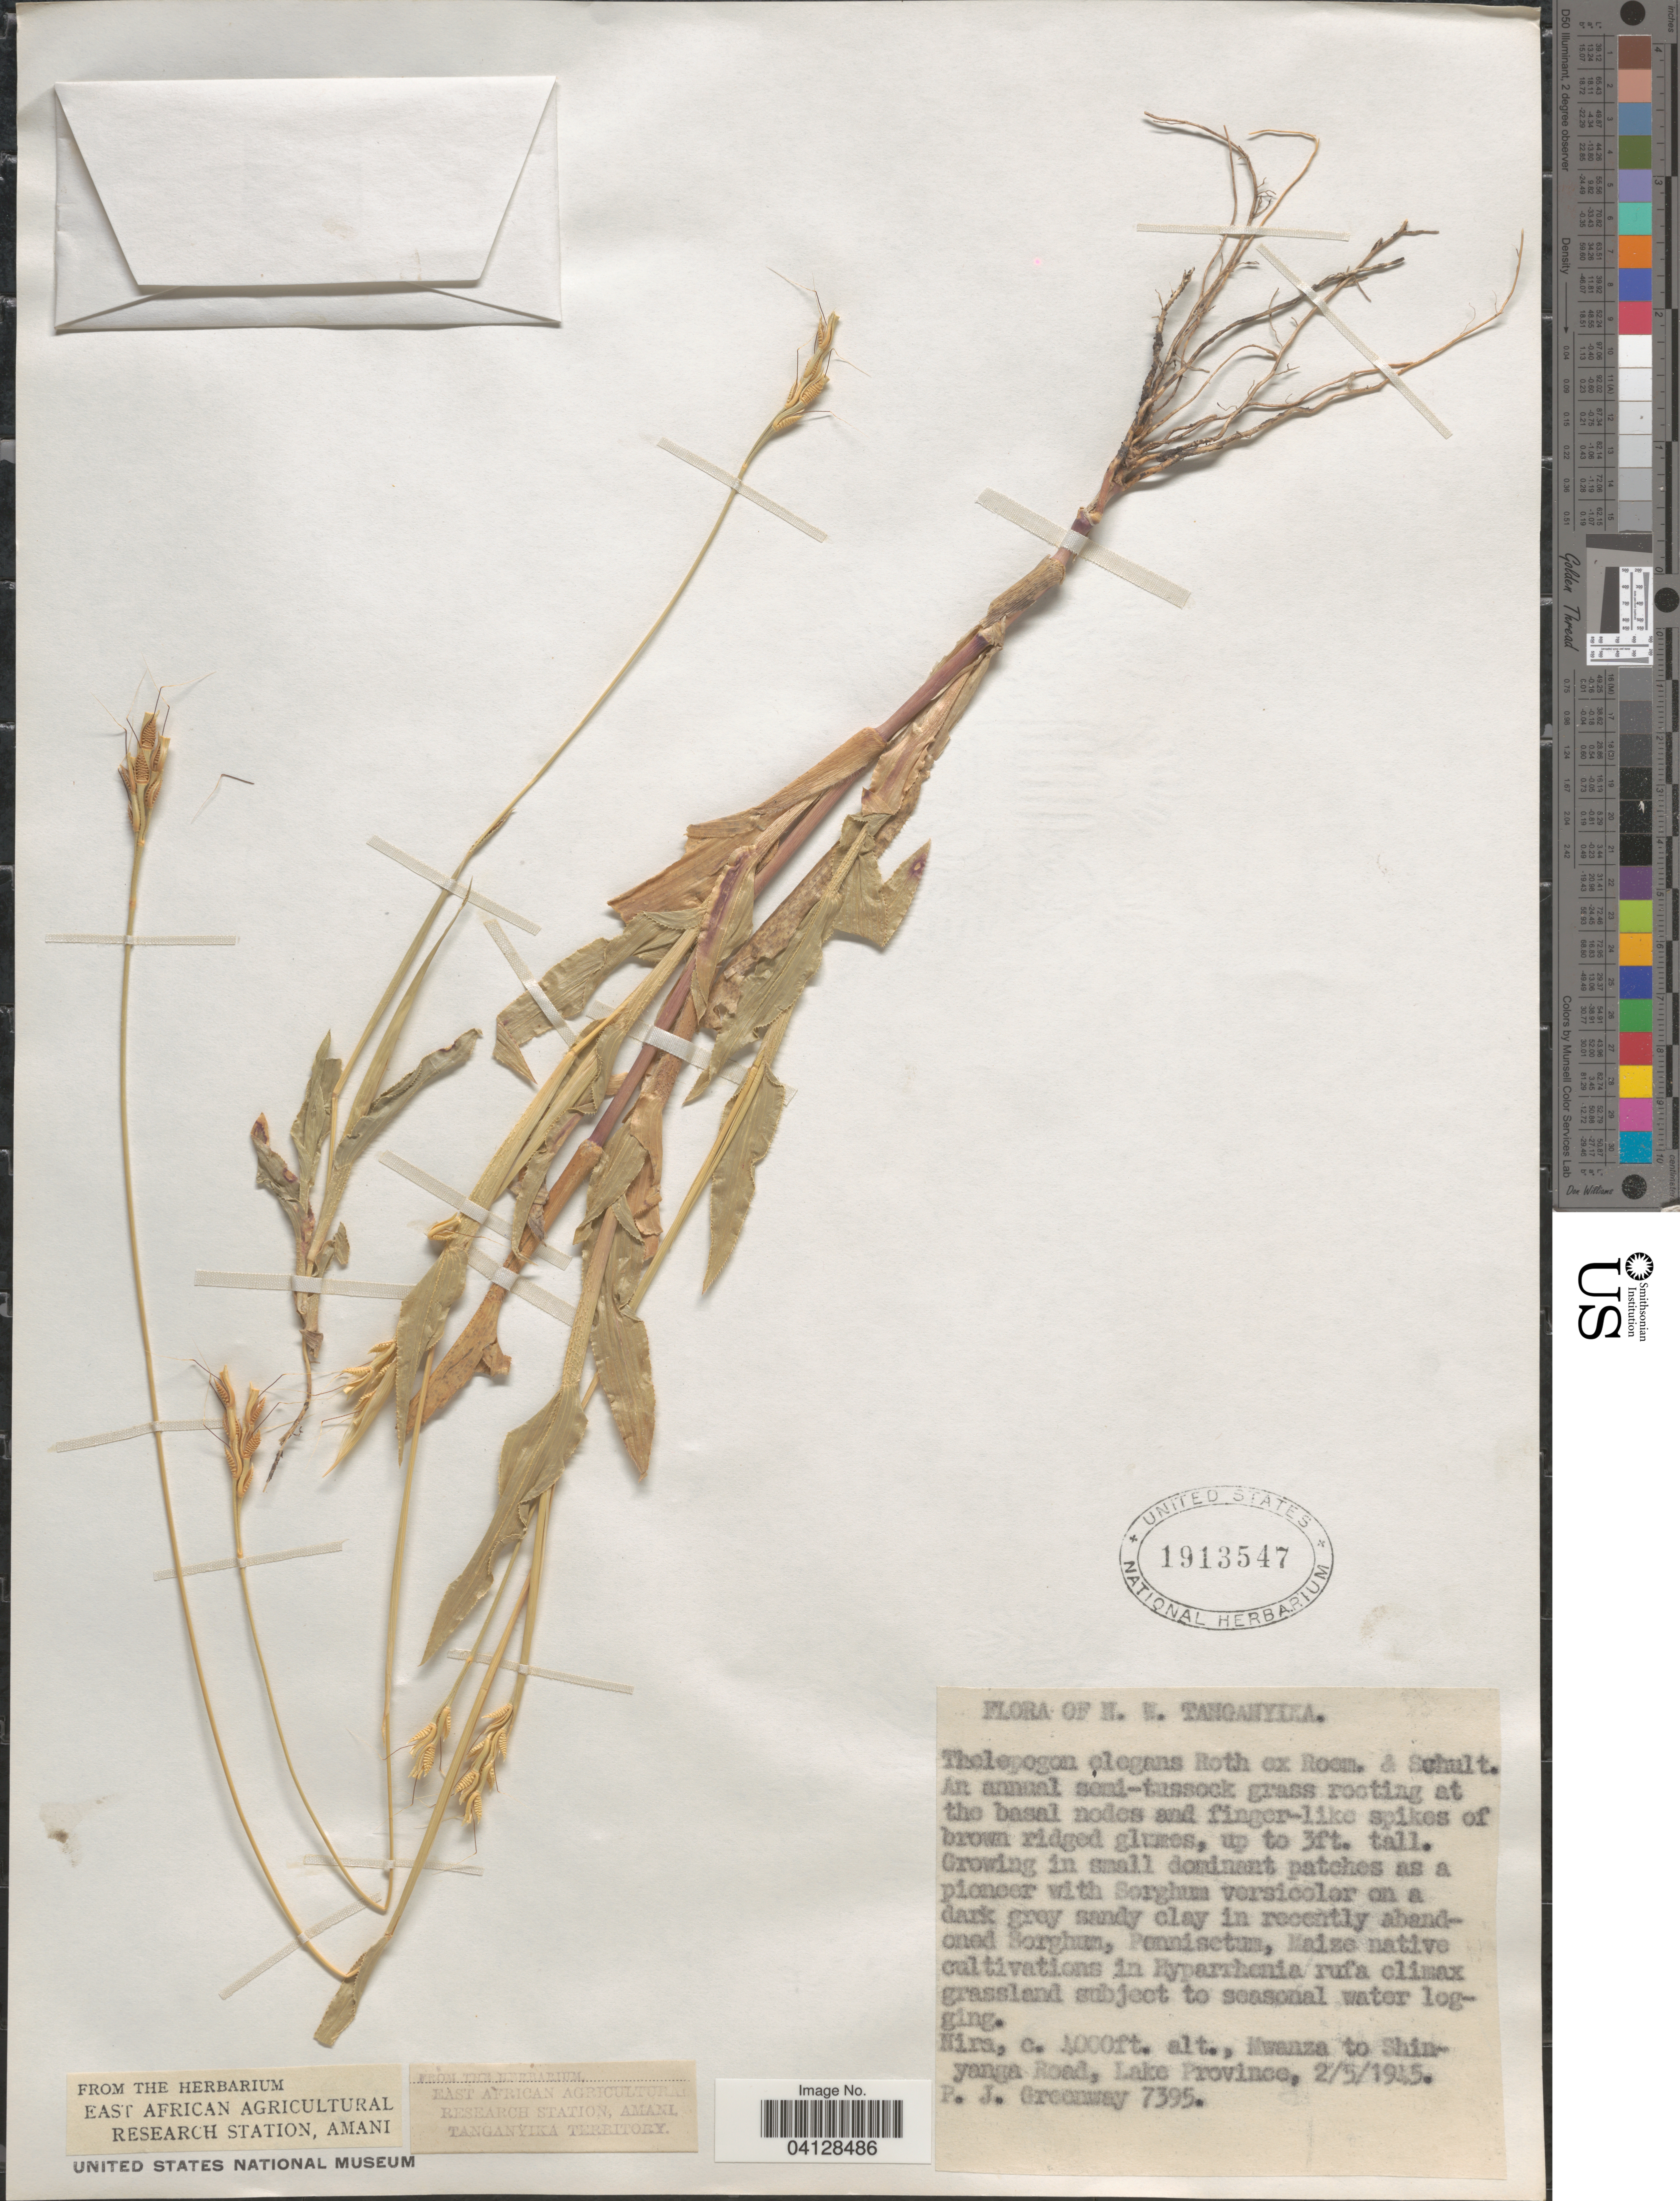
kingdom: Plantae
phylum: Tracheophyta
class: Liliopsida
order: Poales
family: Poaceae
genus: Thelepogon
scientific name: Thelepogon elegans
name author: Roth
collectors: P. J. Greenway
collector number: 7395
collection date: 1945-05-02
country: Tanzania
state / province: Shinyanga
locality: N. W. Tanganyika. Nira, Nwanza to Shinyanga Road, Lake Province.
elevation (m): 1219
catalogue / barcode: US 1913547